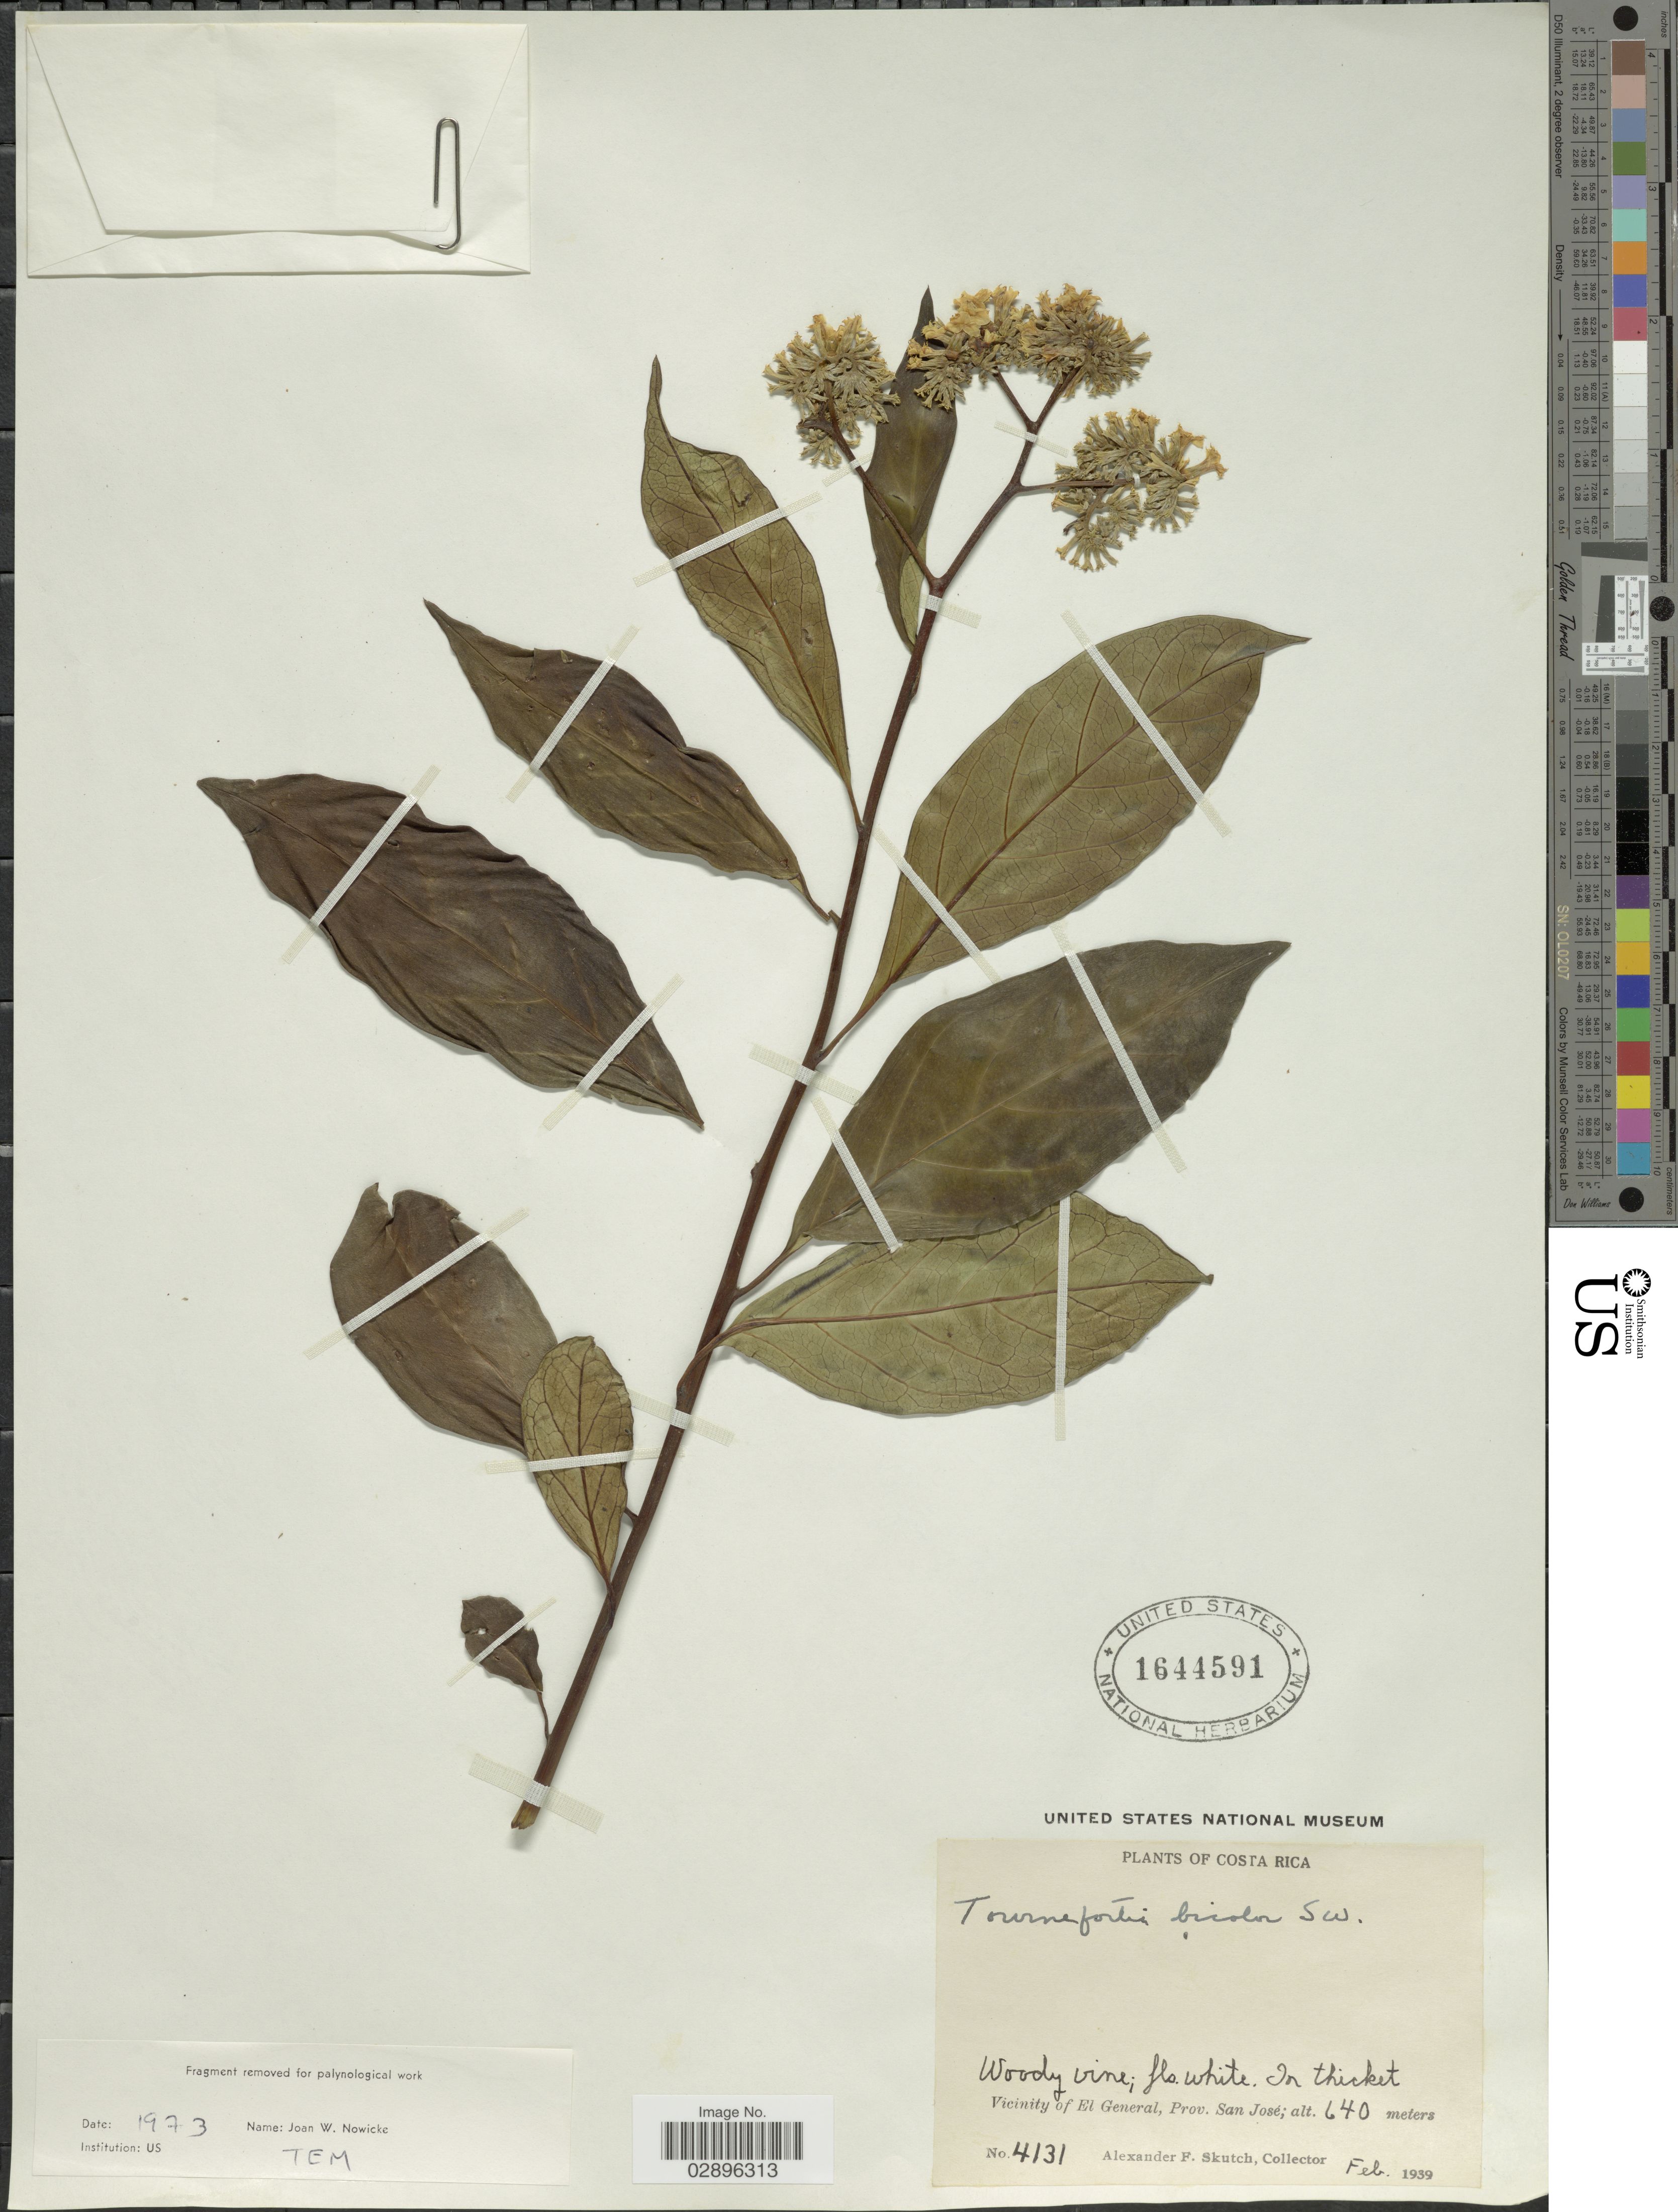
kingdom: Plantae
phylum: Tracheophyta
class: Magnoliopsida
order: Boraginales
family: Heliotropiaceae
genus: Tournefortia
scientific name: Tournefortia bicolor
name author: Sw.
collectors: A. F. Skutch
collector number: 4131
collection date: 1939-02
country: Costa Rica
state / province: San José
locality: Vicinity of El General.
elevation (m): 640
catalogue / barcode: US 1644591